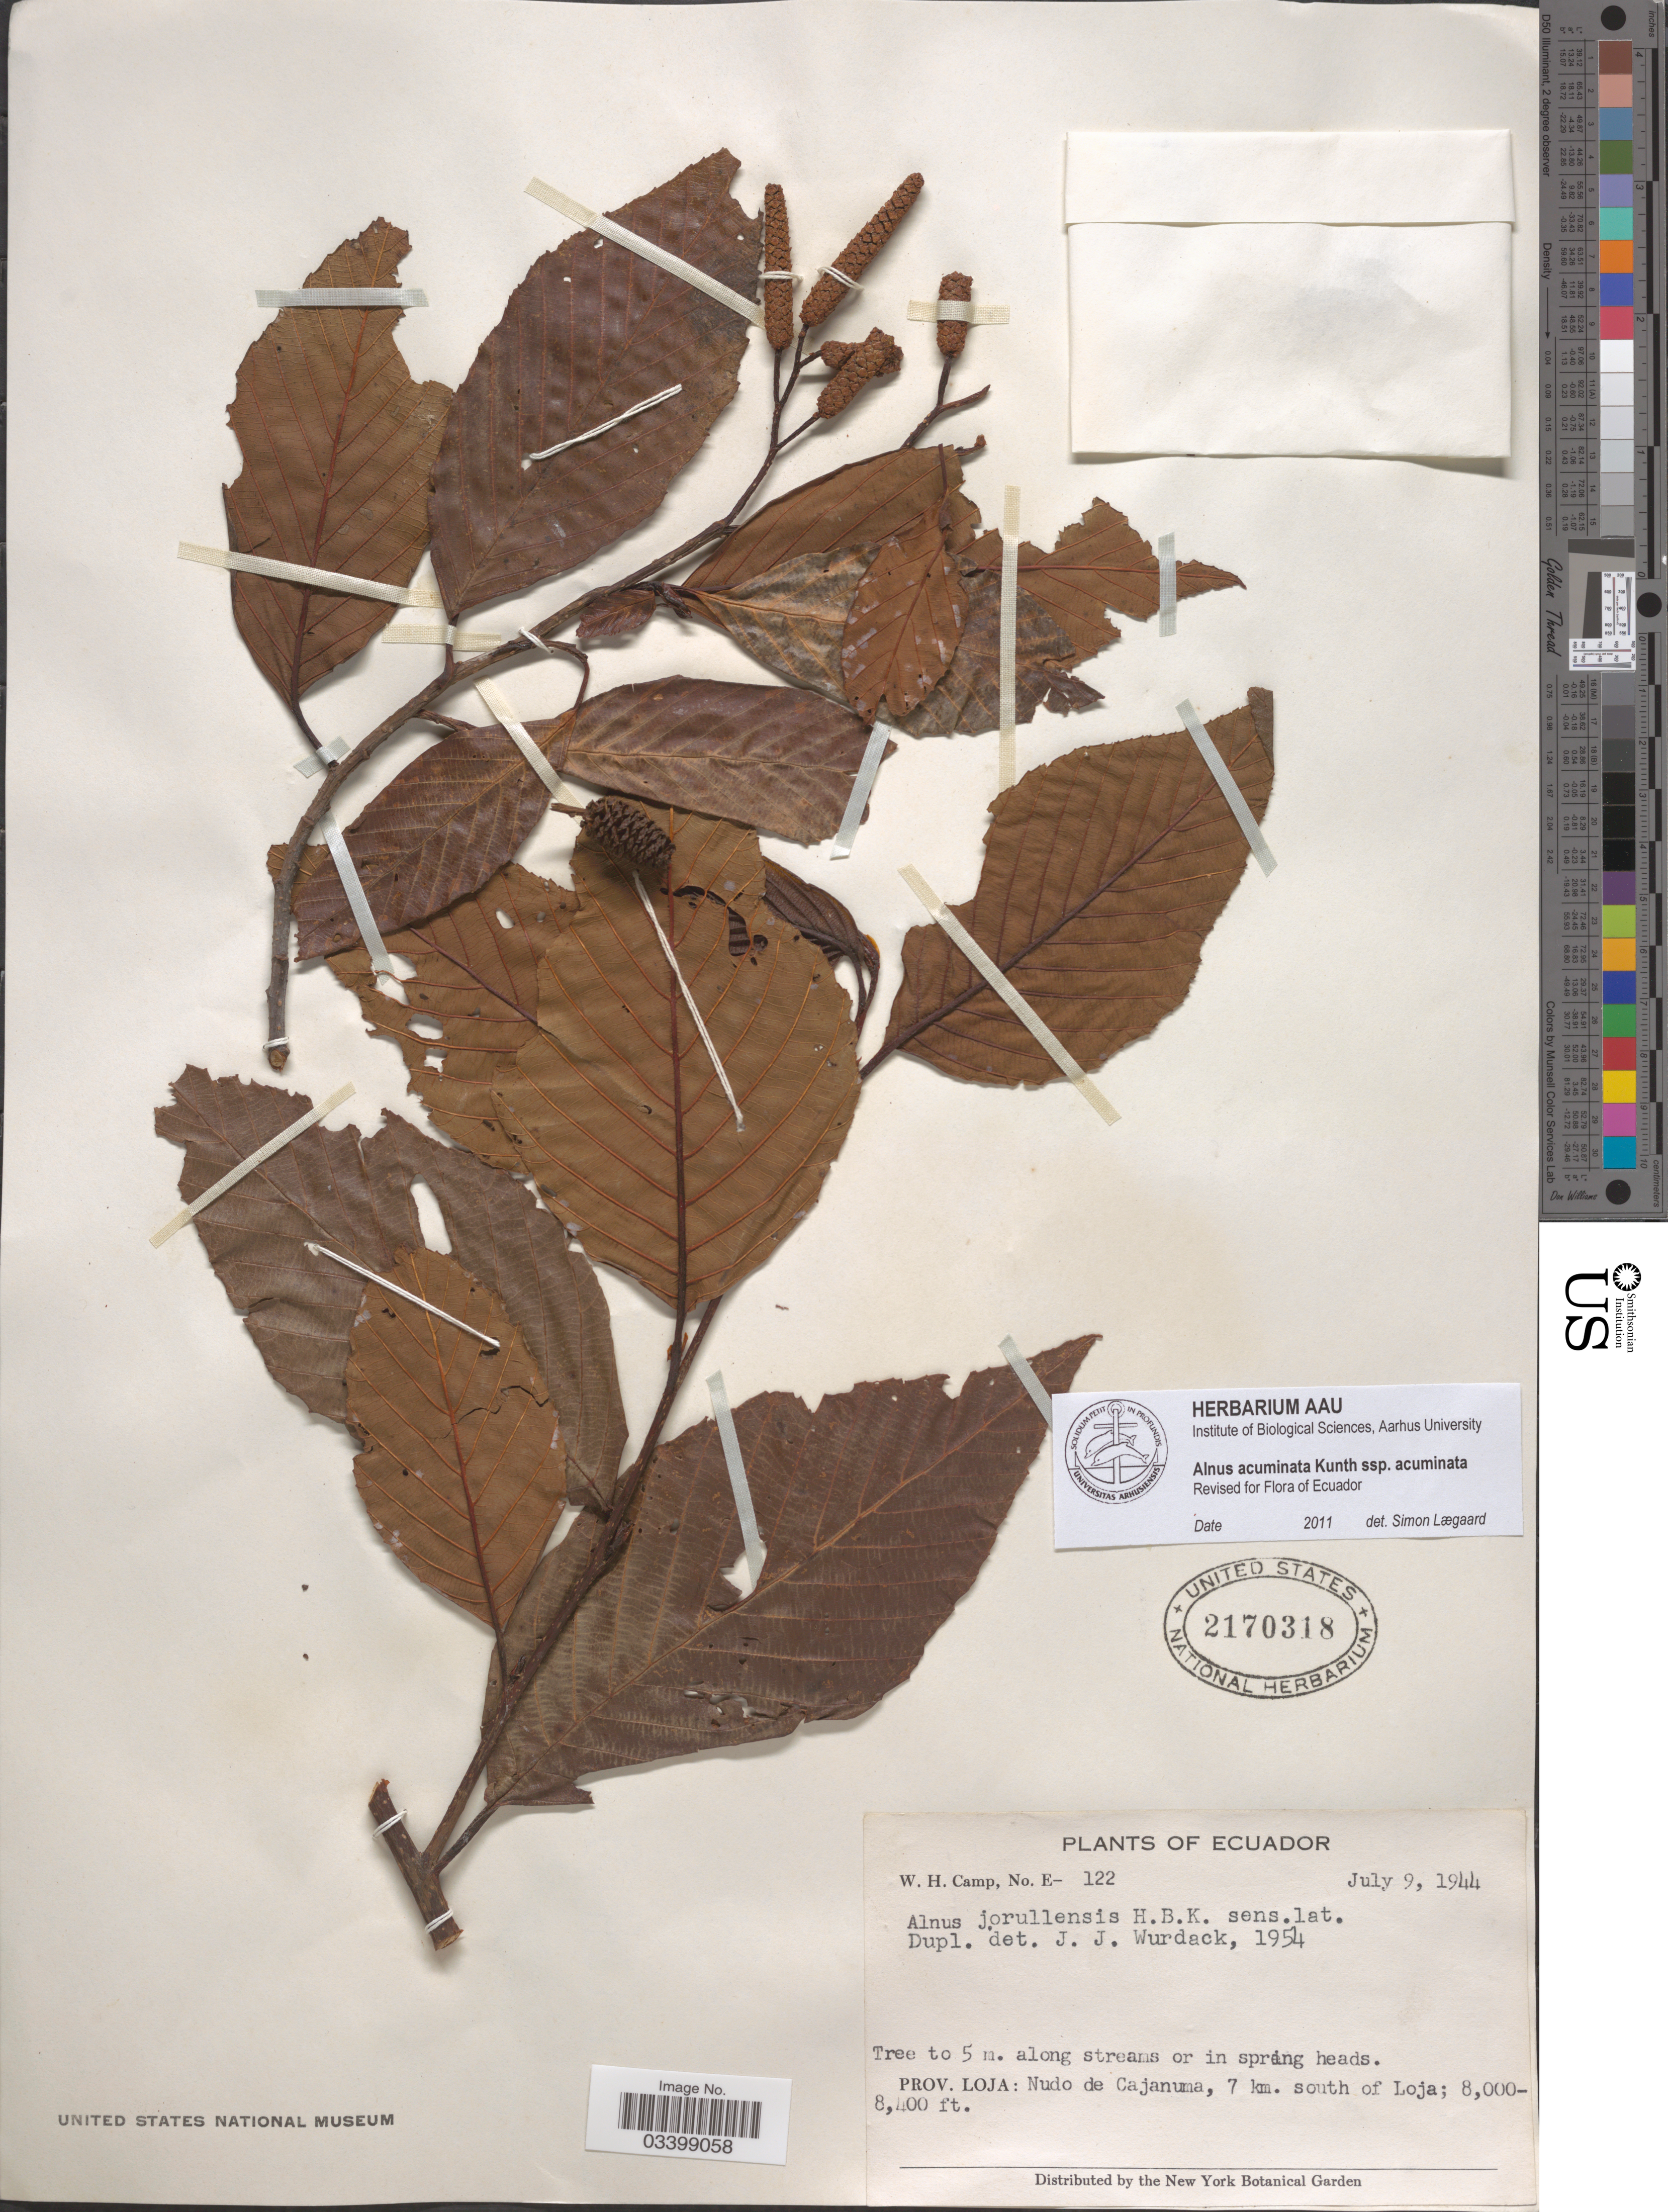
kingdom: Plantae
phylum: Tracheophyta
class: Magnoliopsida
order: Fagales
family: Betulaceae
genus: Alnus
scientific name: Alnus acuminata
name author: Kunth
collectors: W. H. Camp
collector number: E- 122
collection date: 1944-07-09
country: Ecuador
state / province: Loja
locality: Prov. Loja: Nudo de Cajanuma, 7 km. south of Loja.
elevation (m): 2438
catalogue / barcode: US 2170318